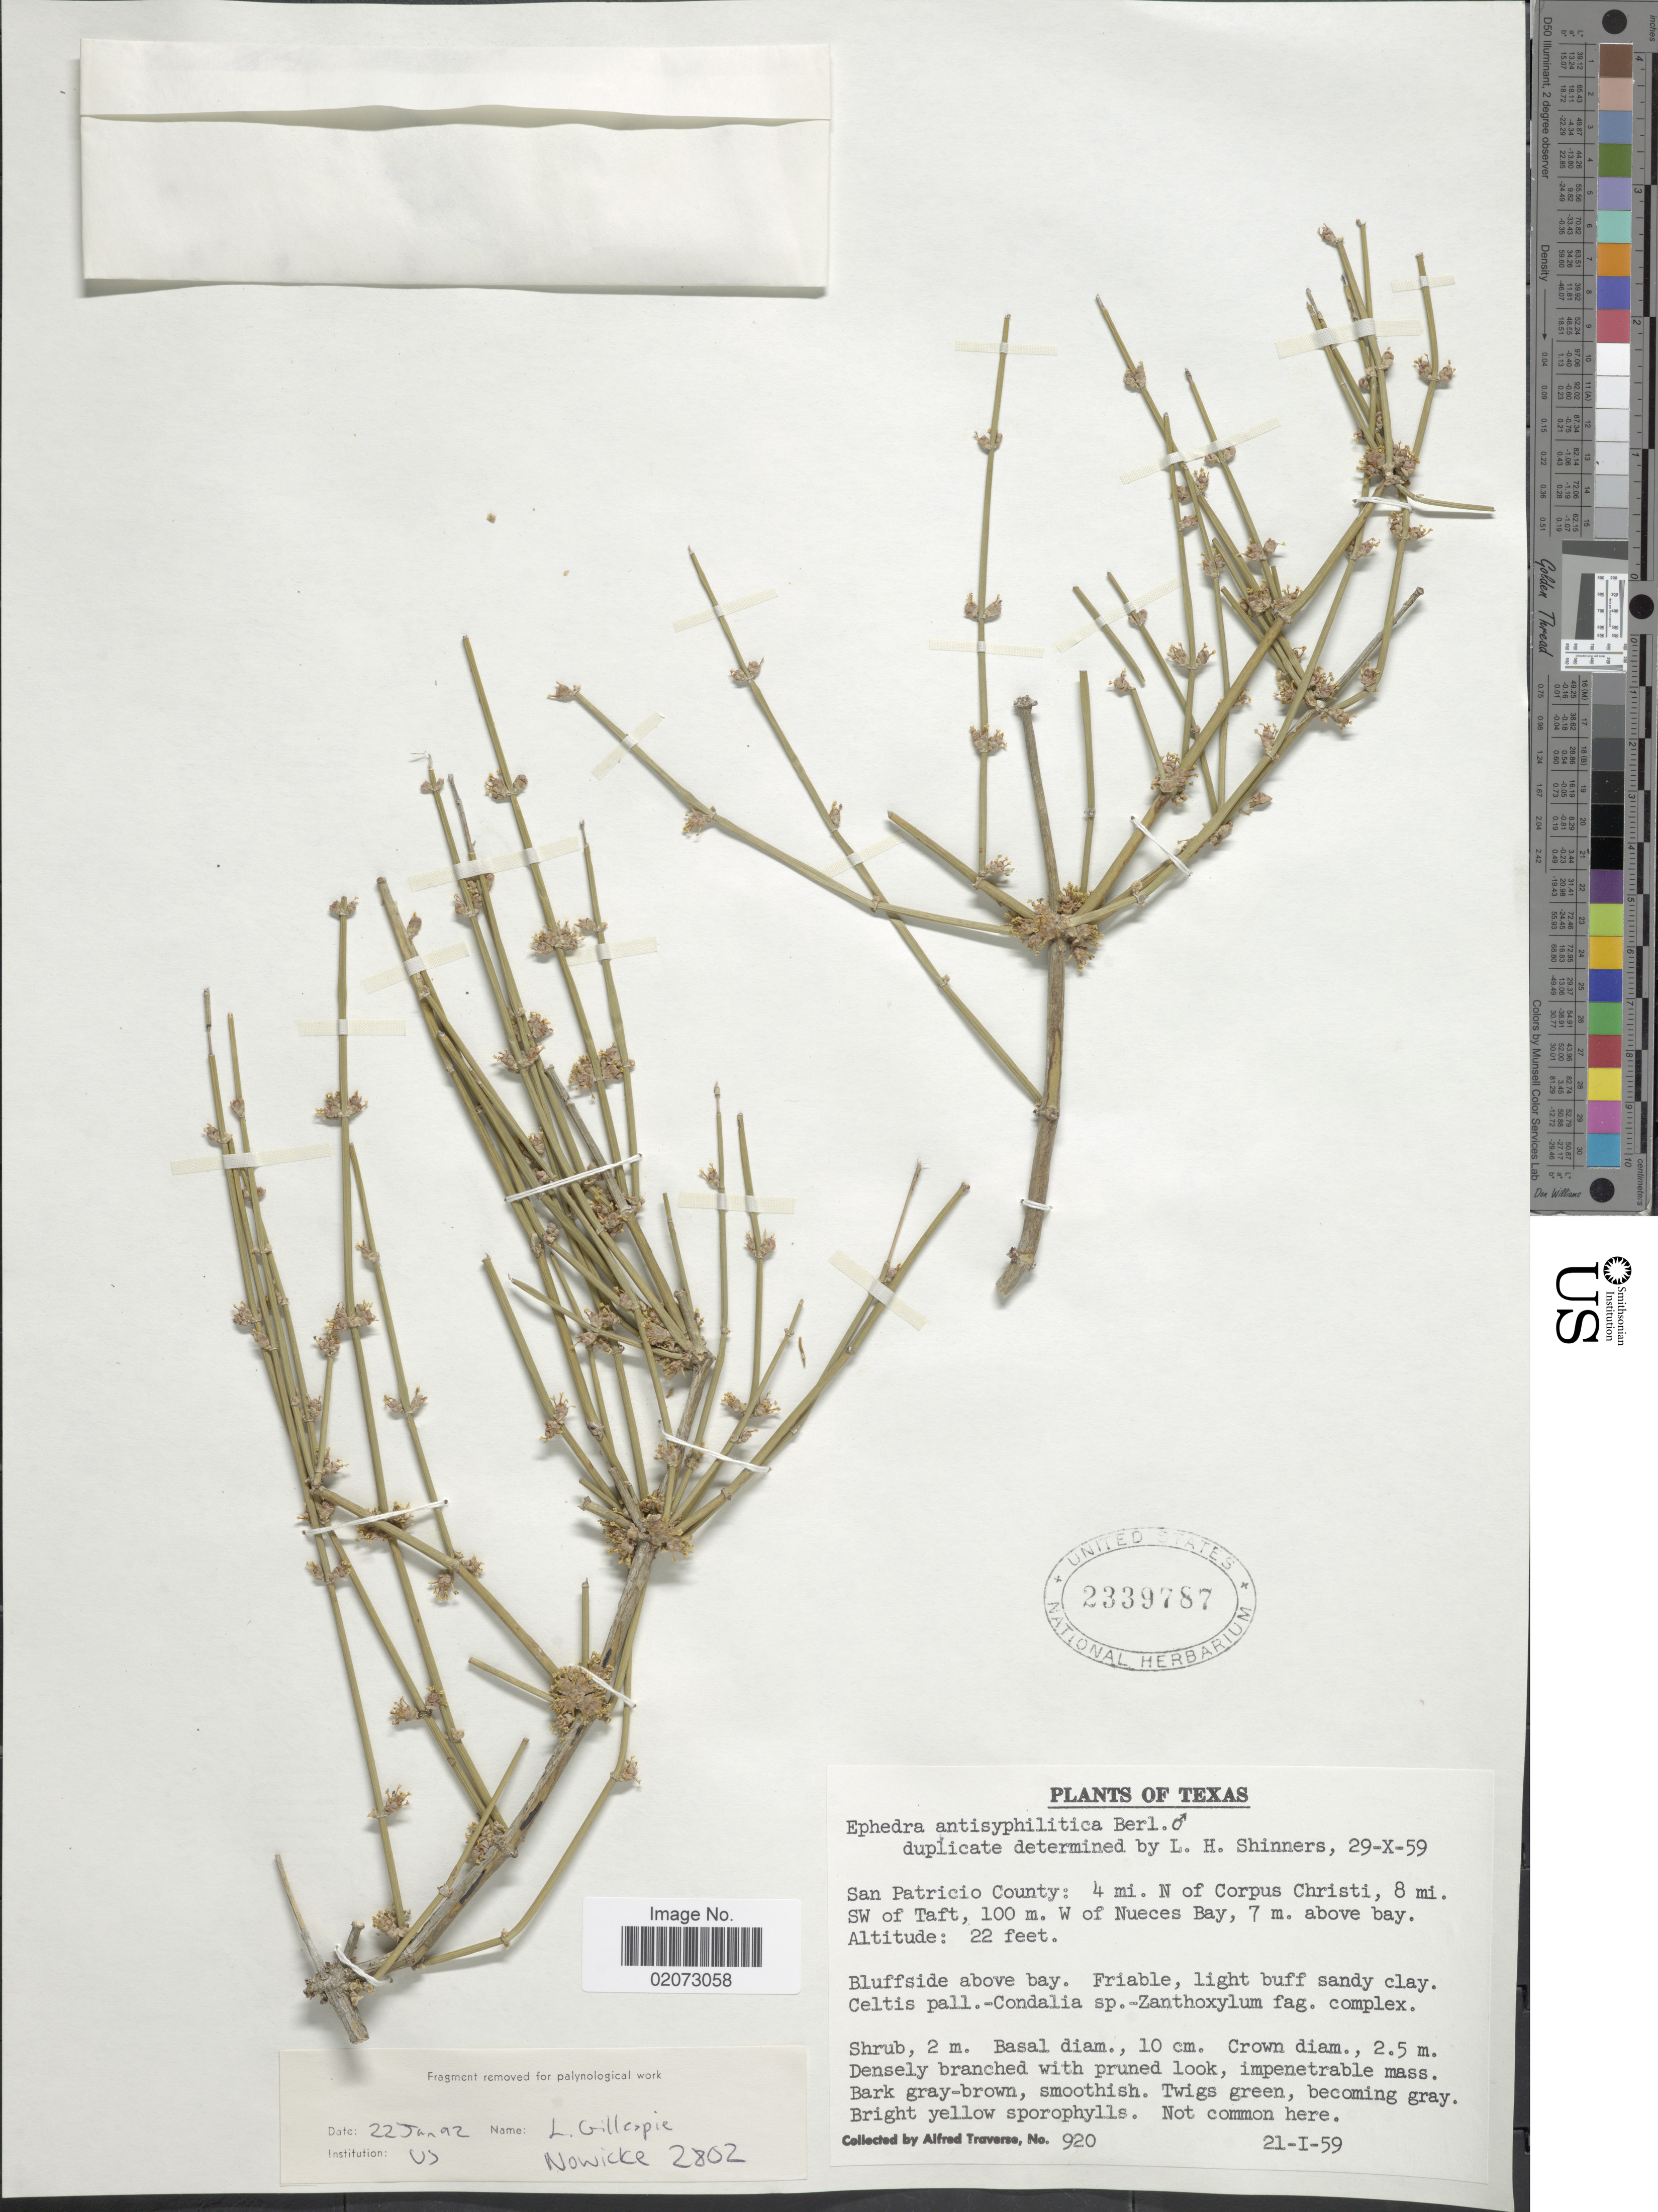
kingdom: Plantae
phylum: Tracheophyta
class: Gnetopsida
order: Ephedrales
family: Ephedraceae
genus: Ephedra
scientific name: Ephedra antisyphilitica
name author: Berland. ex C.A. Mey.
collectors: A. Traverse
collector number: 920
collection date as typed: Transcribed d/m/y: 21/1/59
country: United States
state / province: Texas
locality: San Patricio County: 4 mi. N. of Corpus Christi, 8 mi SW of Taft, 100 m. W of Nueces Bay, 7 m. above bay.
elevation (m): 7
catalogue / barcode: US 2339787